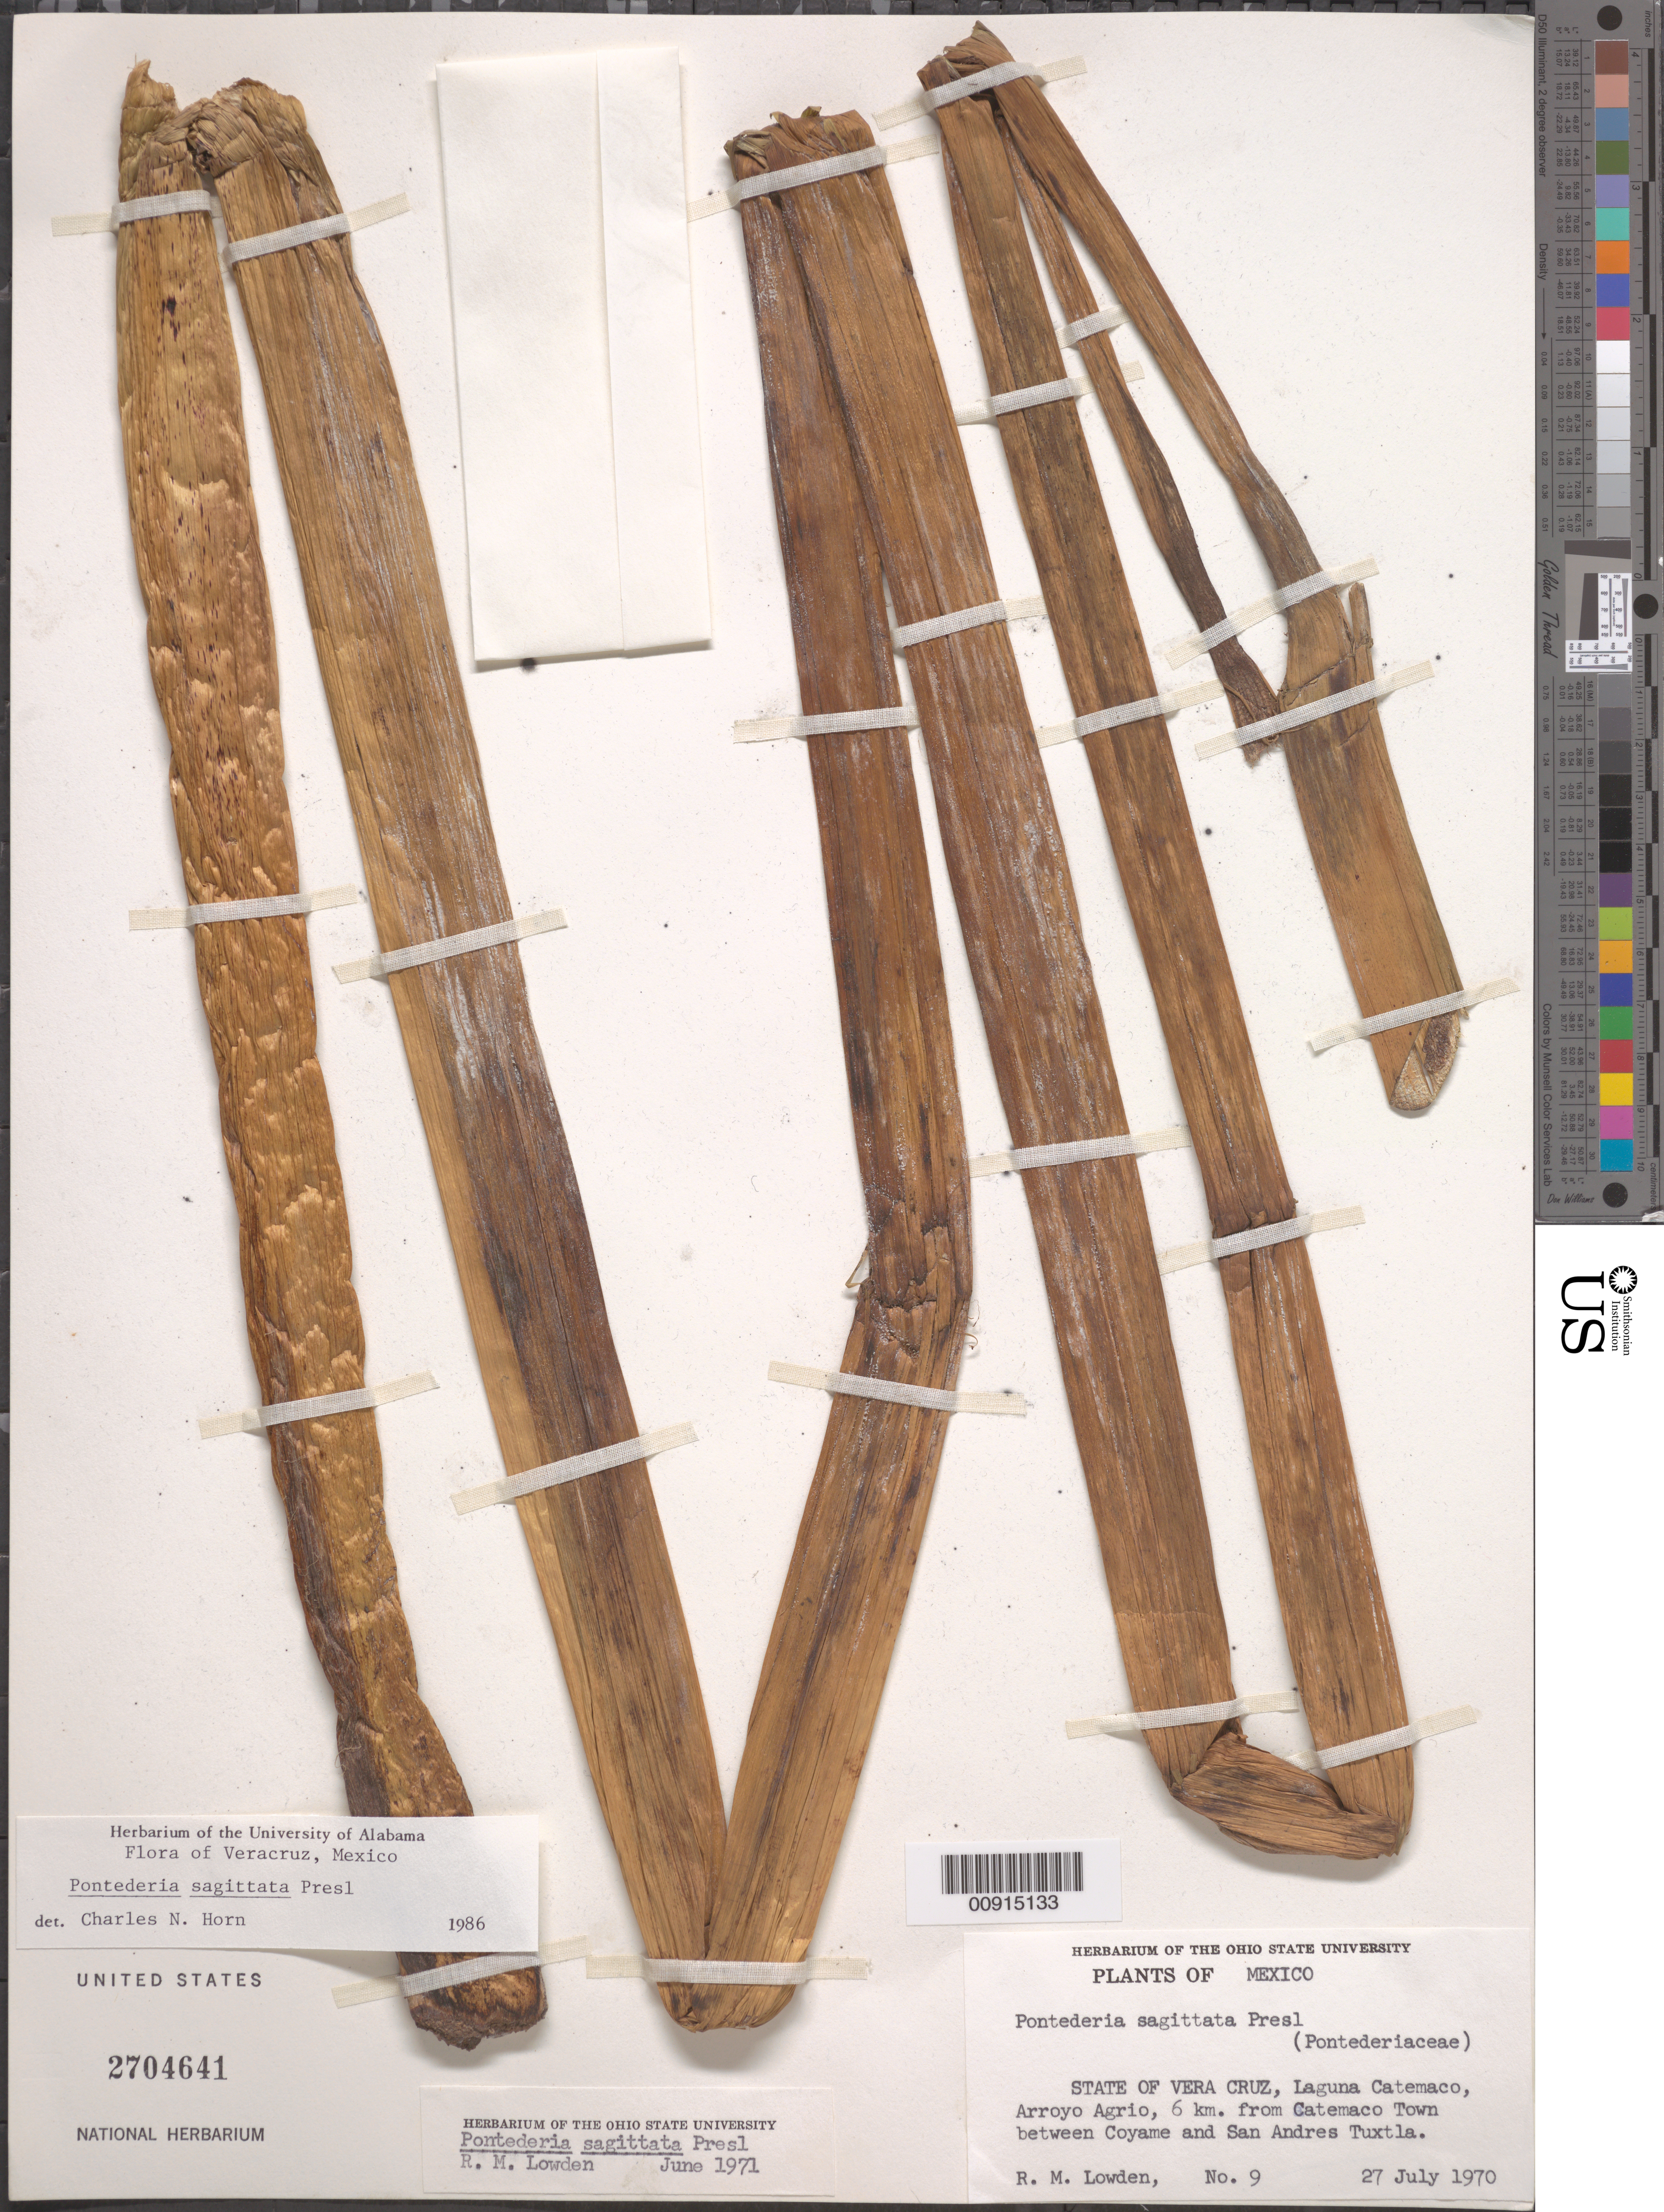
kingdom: Plantae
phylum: Tracheophyta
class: Liliopsida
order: Commelinales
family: Pontederiaceae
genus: Pontederia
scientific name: Pontederia sagittata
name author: C. Presl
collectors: R. M. Lowden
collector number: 9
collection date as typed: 27 Jul 1970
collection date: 1970-07-27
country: Mexico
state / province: Veracruz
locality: State of Veracruz, Laguna Catemaco, Arroyo Agrio, 6 km. from Catemaco Town between Coyame and San Andrés Tuxtla.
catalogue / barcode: US 2704641